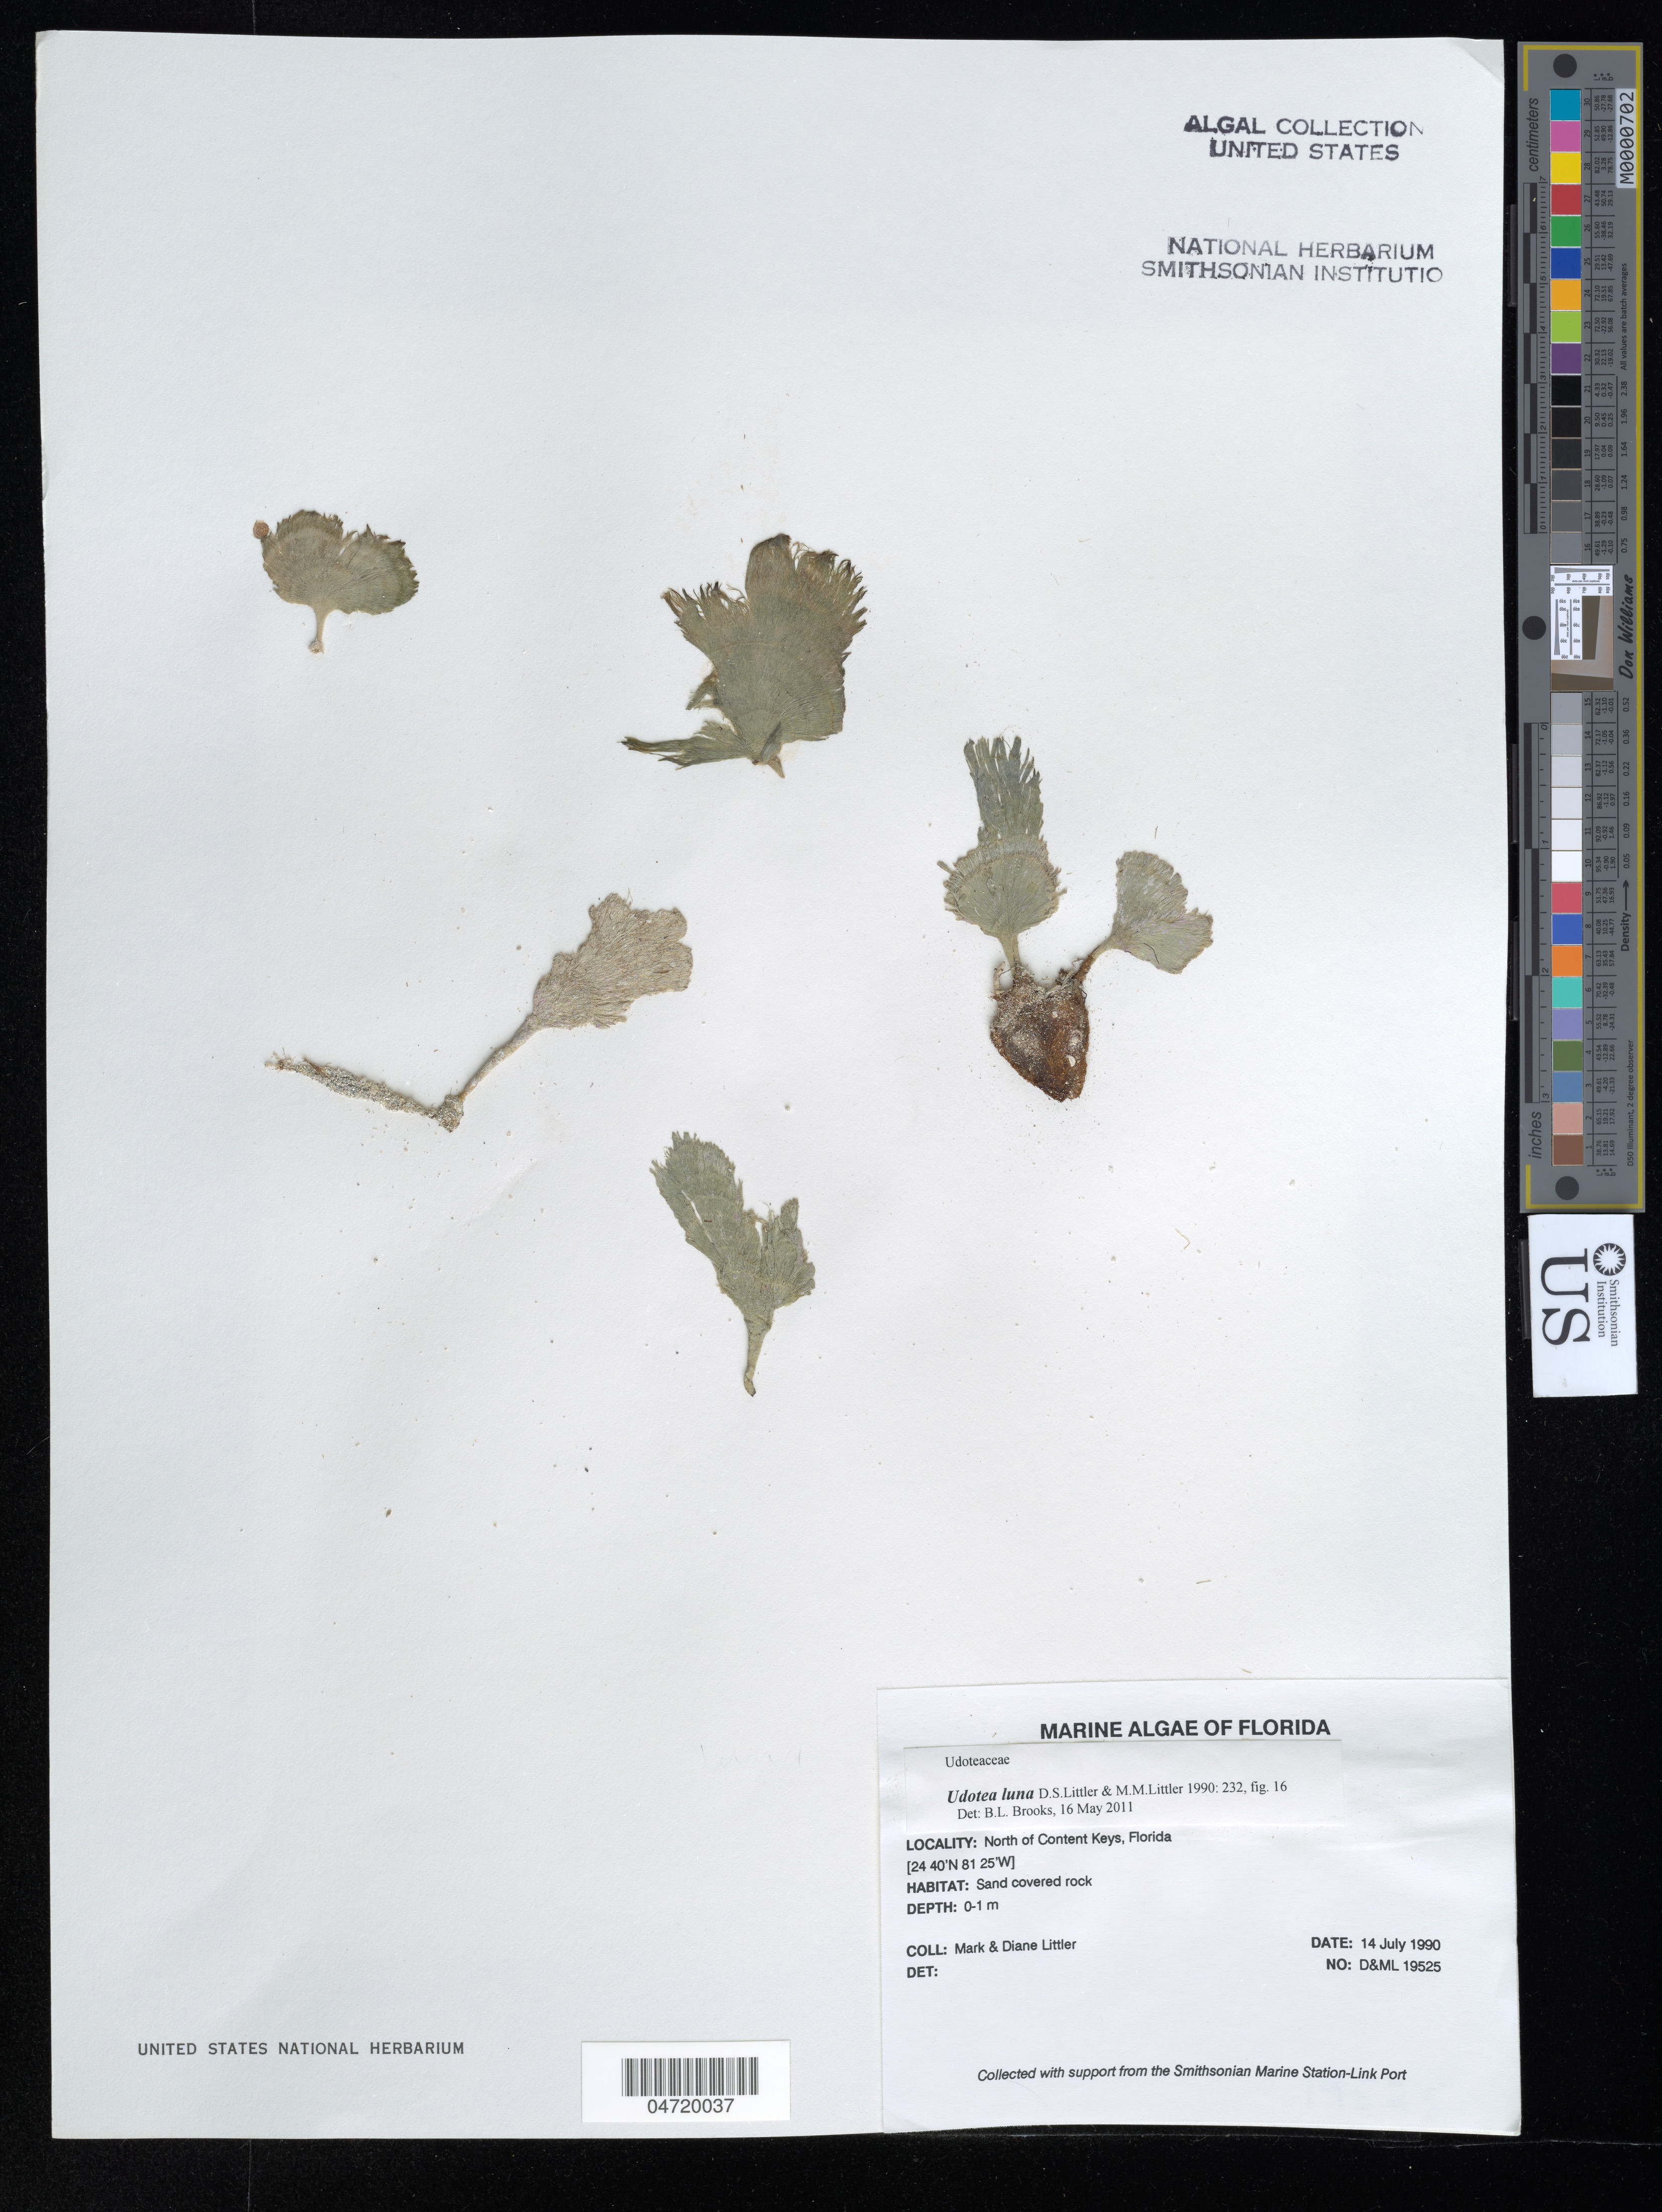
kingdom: Plantae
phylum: Chlorophyta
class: Ulvophyceae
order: Bryopsidales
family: Udoteaceae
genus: Udotea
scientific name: Udotea luna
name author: D.S. Littler & Littler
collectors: M. Littler & D. S. Littler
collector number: D&ML19525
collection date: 1990-07-14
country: United States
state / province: Florida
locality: North of Content Keys.